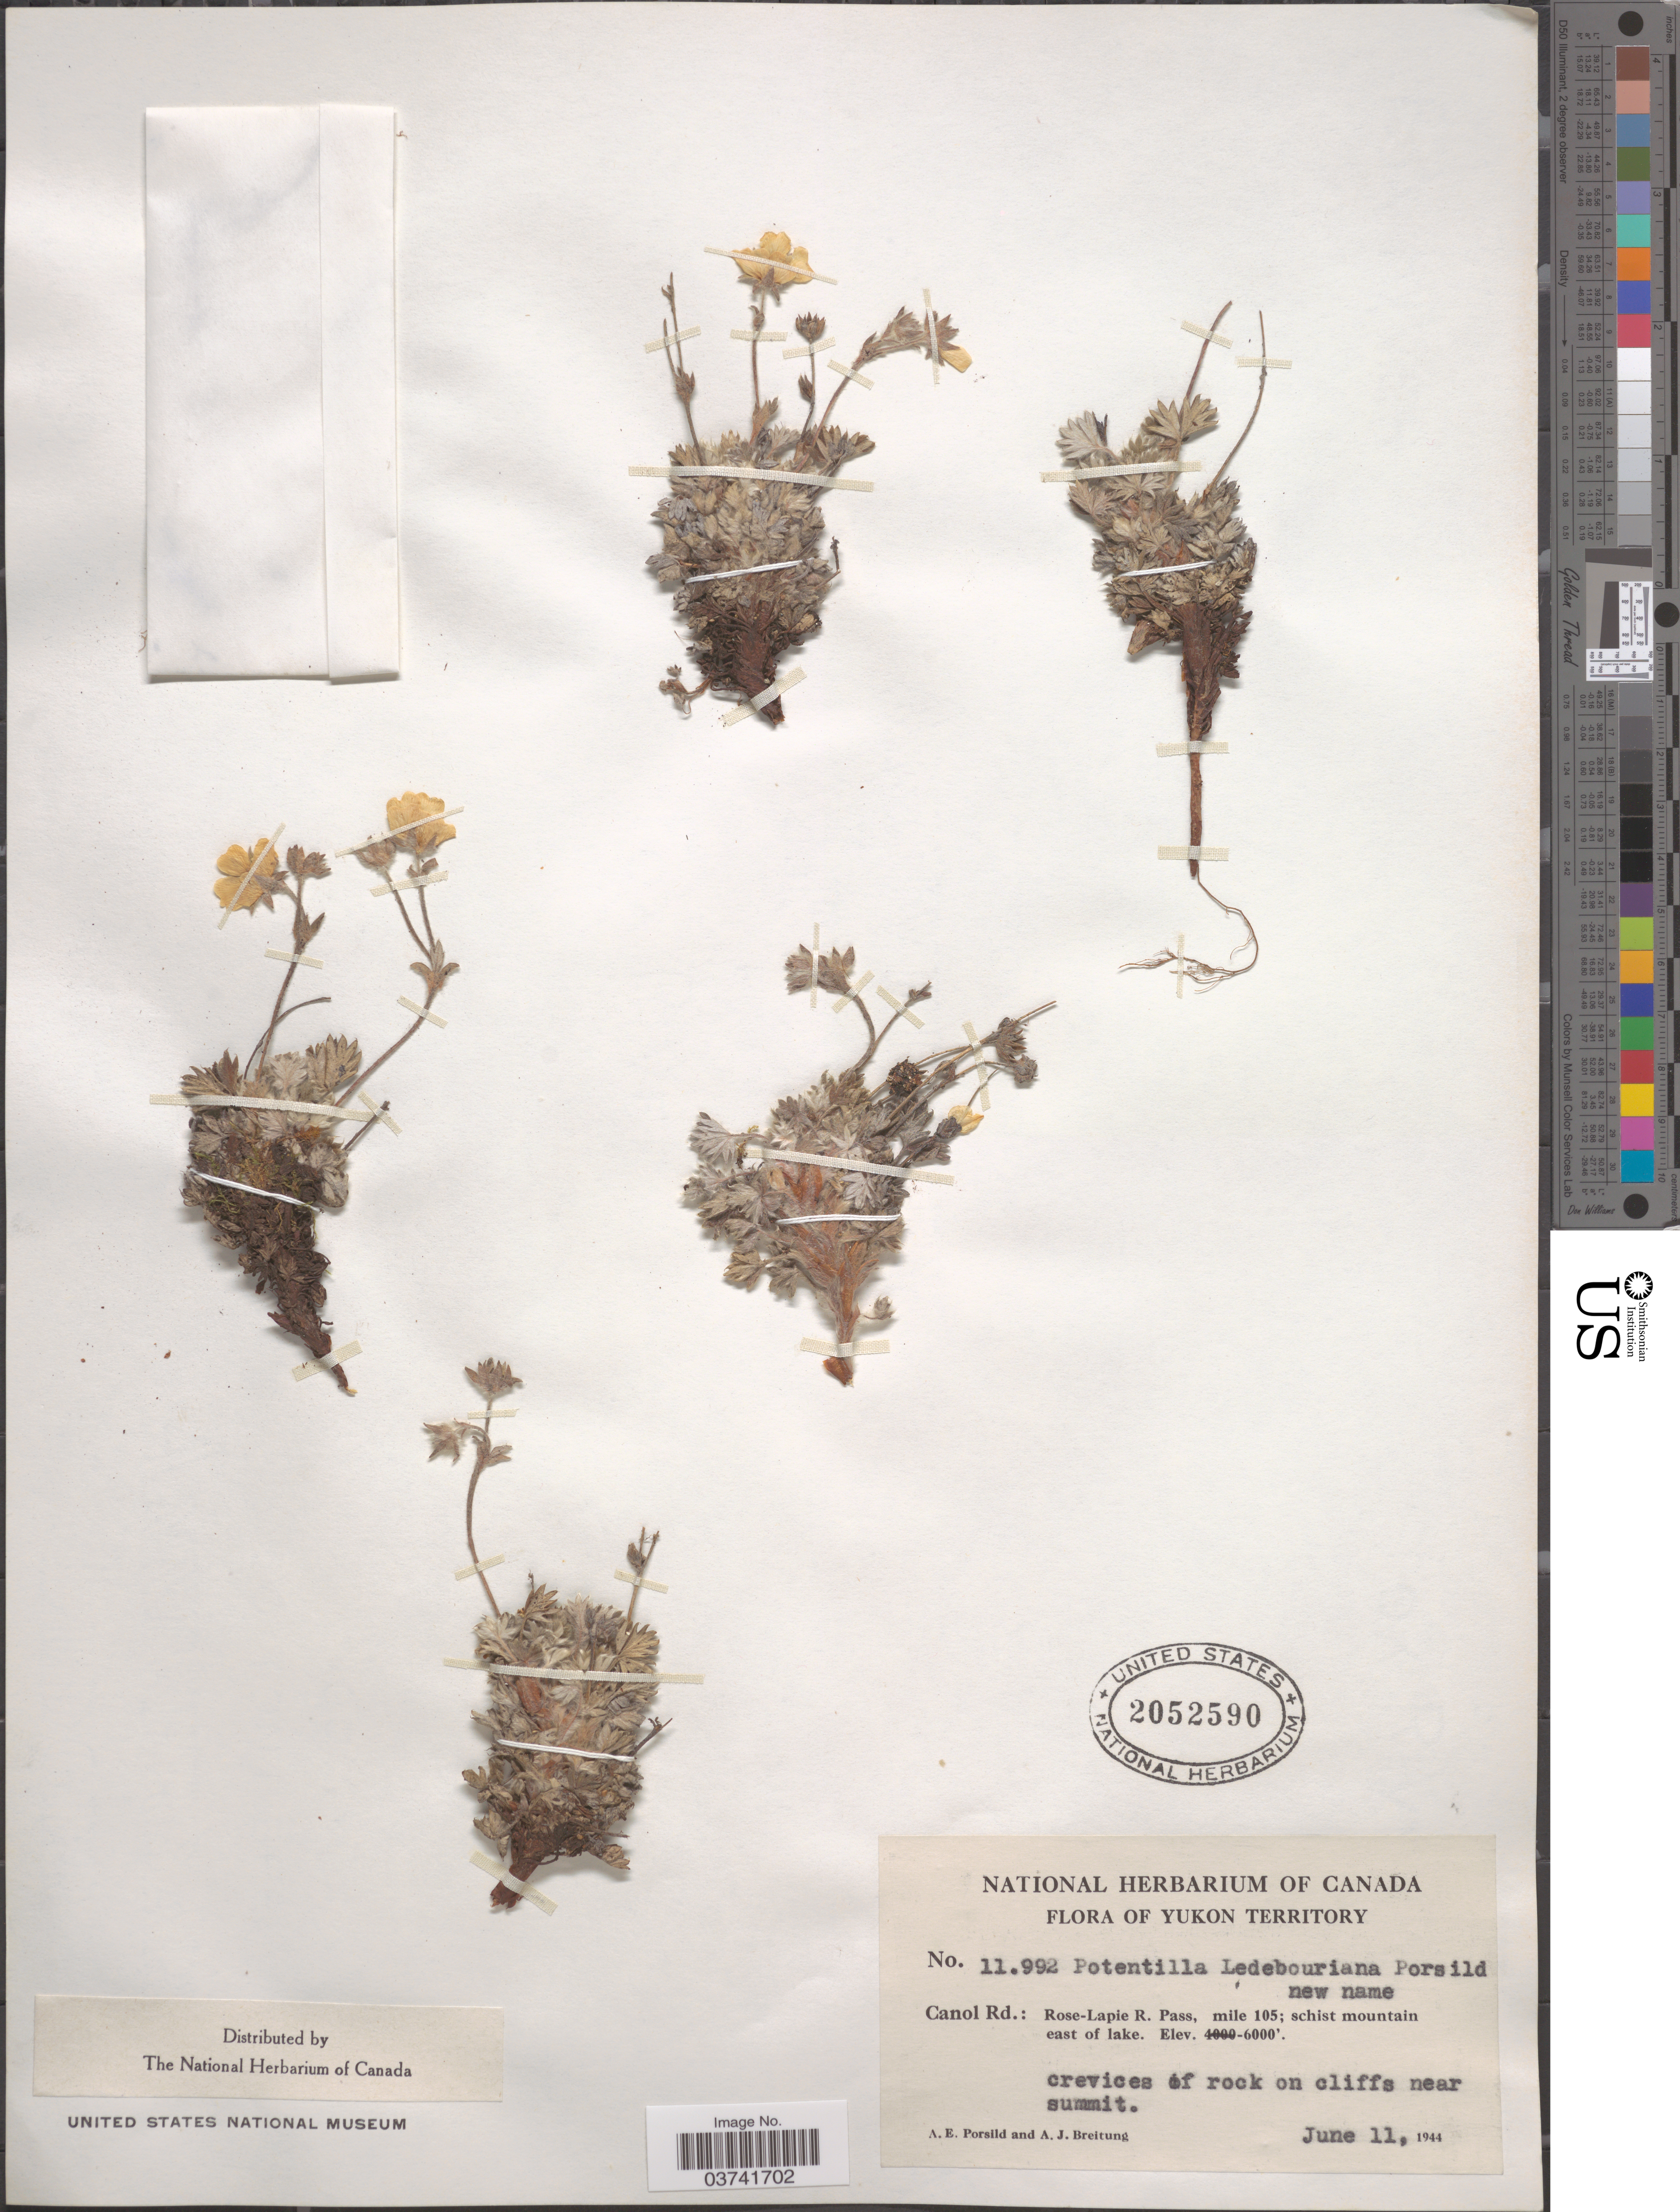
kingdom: Plantae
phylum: Tracheophyta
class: Magnoliopsida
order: Rosales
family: Rosaceae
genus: Potentilla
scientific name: Potentilla uniflora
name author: Ledeb.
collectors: A. E. Porsild & A. Breitung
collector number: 11992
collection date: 1944-06-11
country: Canada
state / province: Yukon Territory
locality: Canol Rd.: Rose-Lapie R. Pass, mile 105; schist mountain east of lake. Crevices of rock on cliffs near summit.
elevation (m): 1829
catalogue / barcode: US 2052590